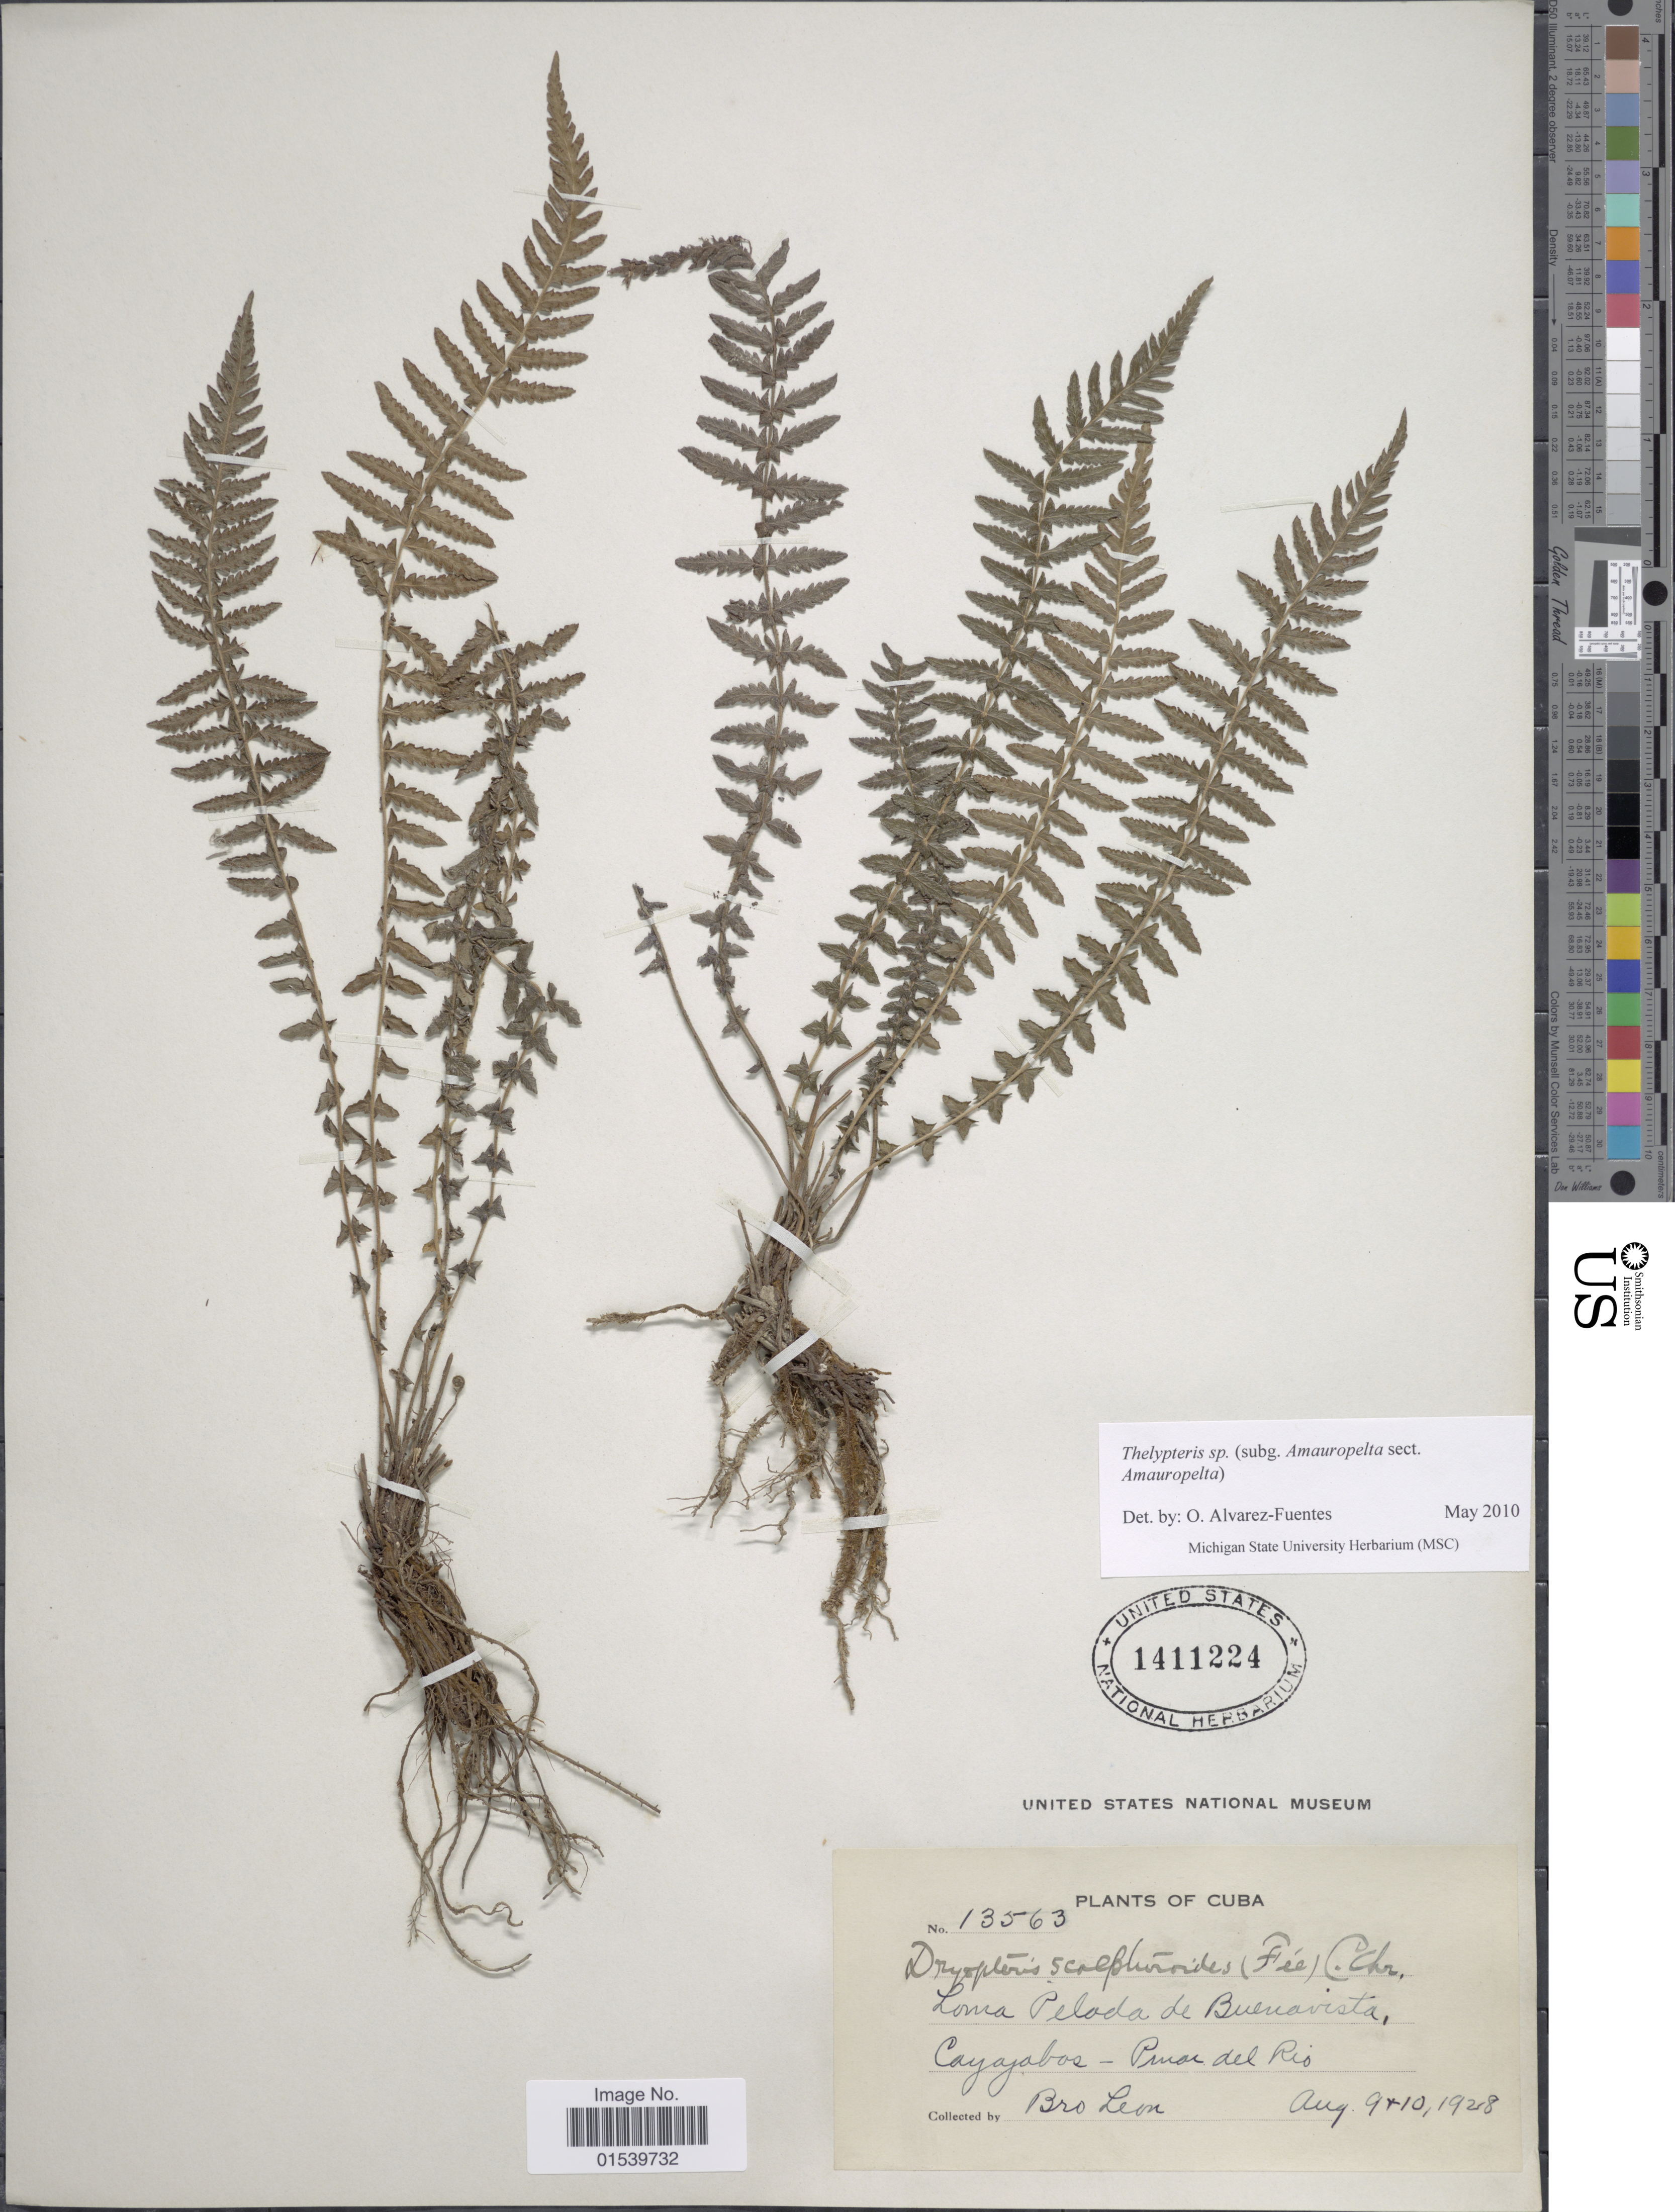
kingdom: Plantae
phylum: Tracheophyta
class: Polypodiopsida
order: Polypodiales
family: Thelypteridaceae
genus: Amauropelta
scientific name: Amauropelta sp.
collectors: Bro. León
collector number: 13563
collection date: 1928-08-09/1928-08-10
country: Cuba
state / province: Pinar del Río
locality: Loma Peloda de Buenavista, Cayajabas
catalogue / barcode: US 1411224